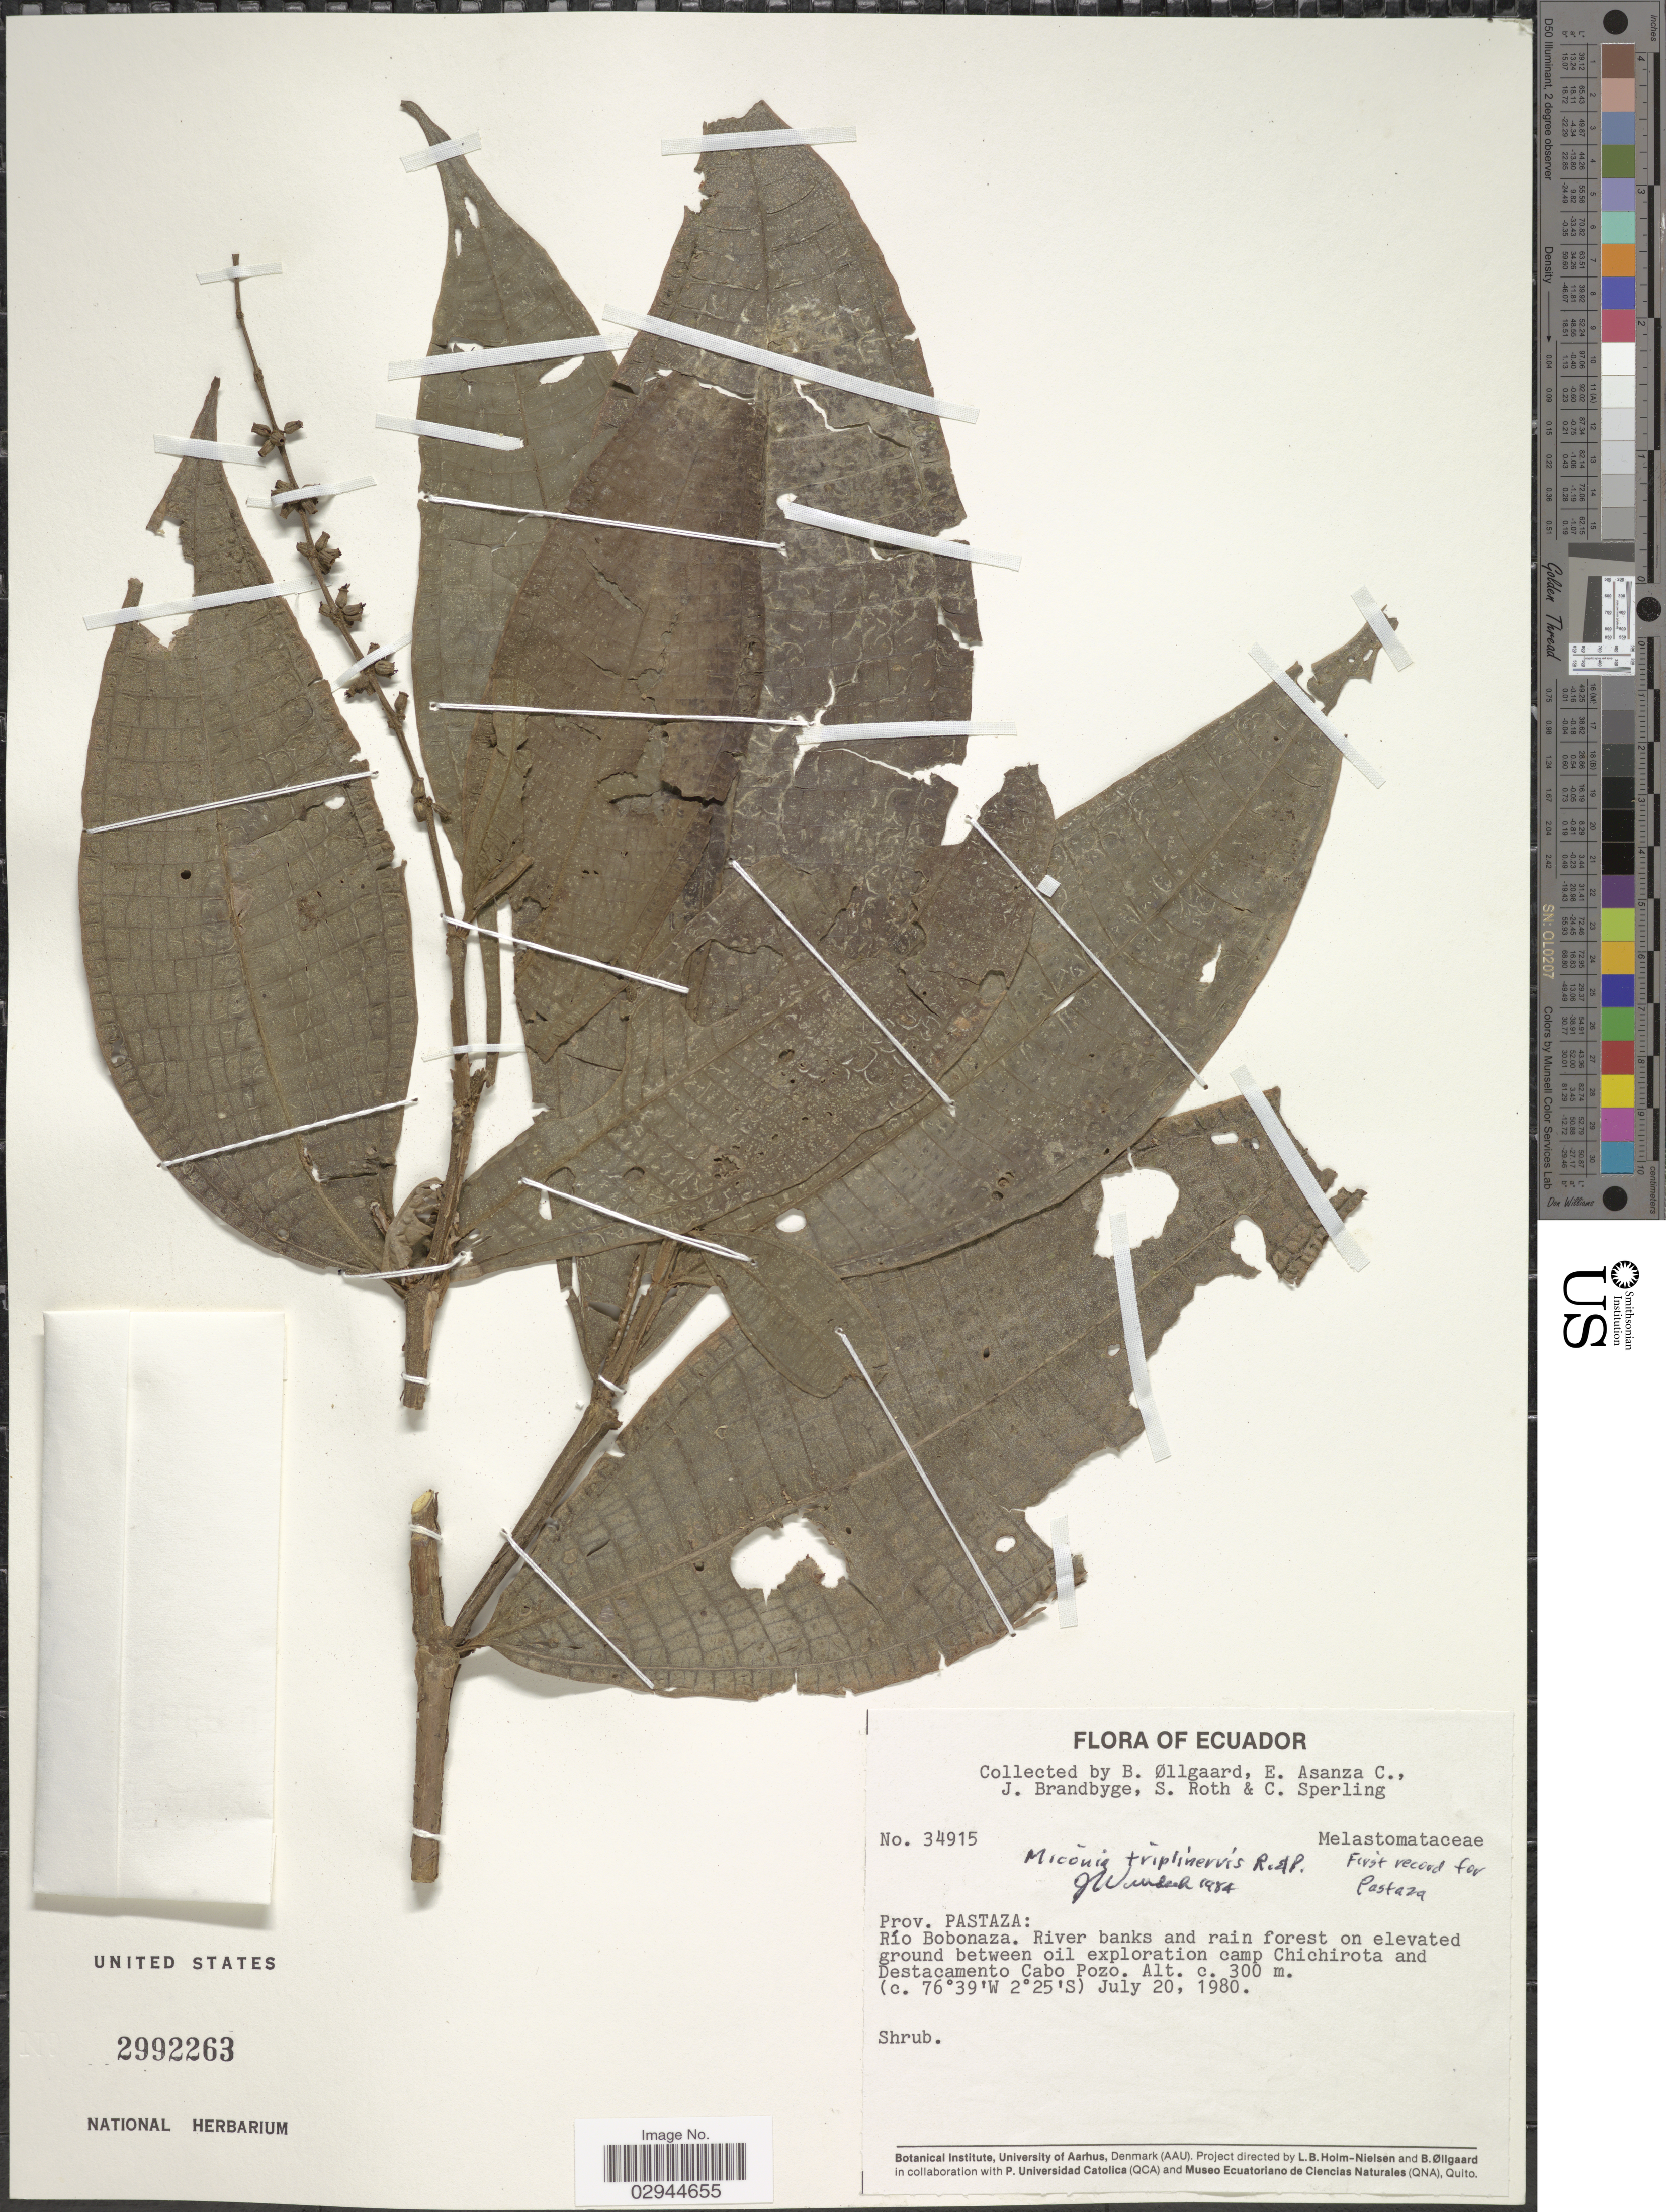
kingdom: Plantae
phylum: Tracheophyta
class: Magnoliopsida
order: Myrtales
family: Melastomataceae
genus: Miconia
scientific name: Miconia triplinervis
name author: Ruiz & Pav.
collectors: B. Øllgaard, E. Asanza C., J. Brandbyge, S. Roth & C. Sperling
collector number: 34915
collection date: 1980-07-20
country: Ecuador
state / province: Pastaza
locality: Río Bobonaza, River banks and rain forest on elevated ground between oil exploration camp Chichirota and Destacamento Cabo Pozo.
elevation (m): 300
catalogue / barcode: US 2992263